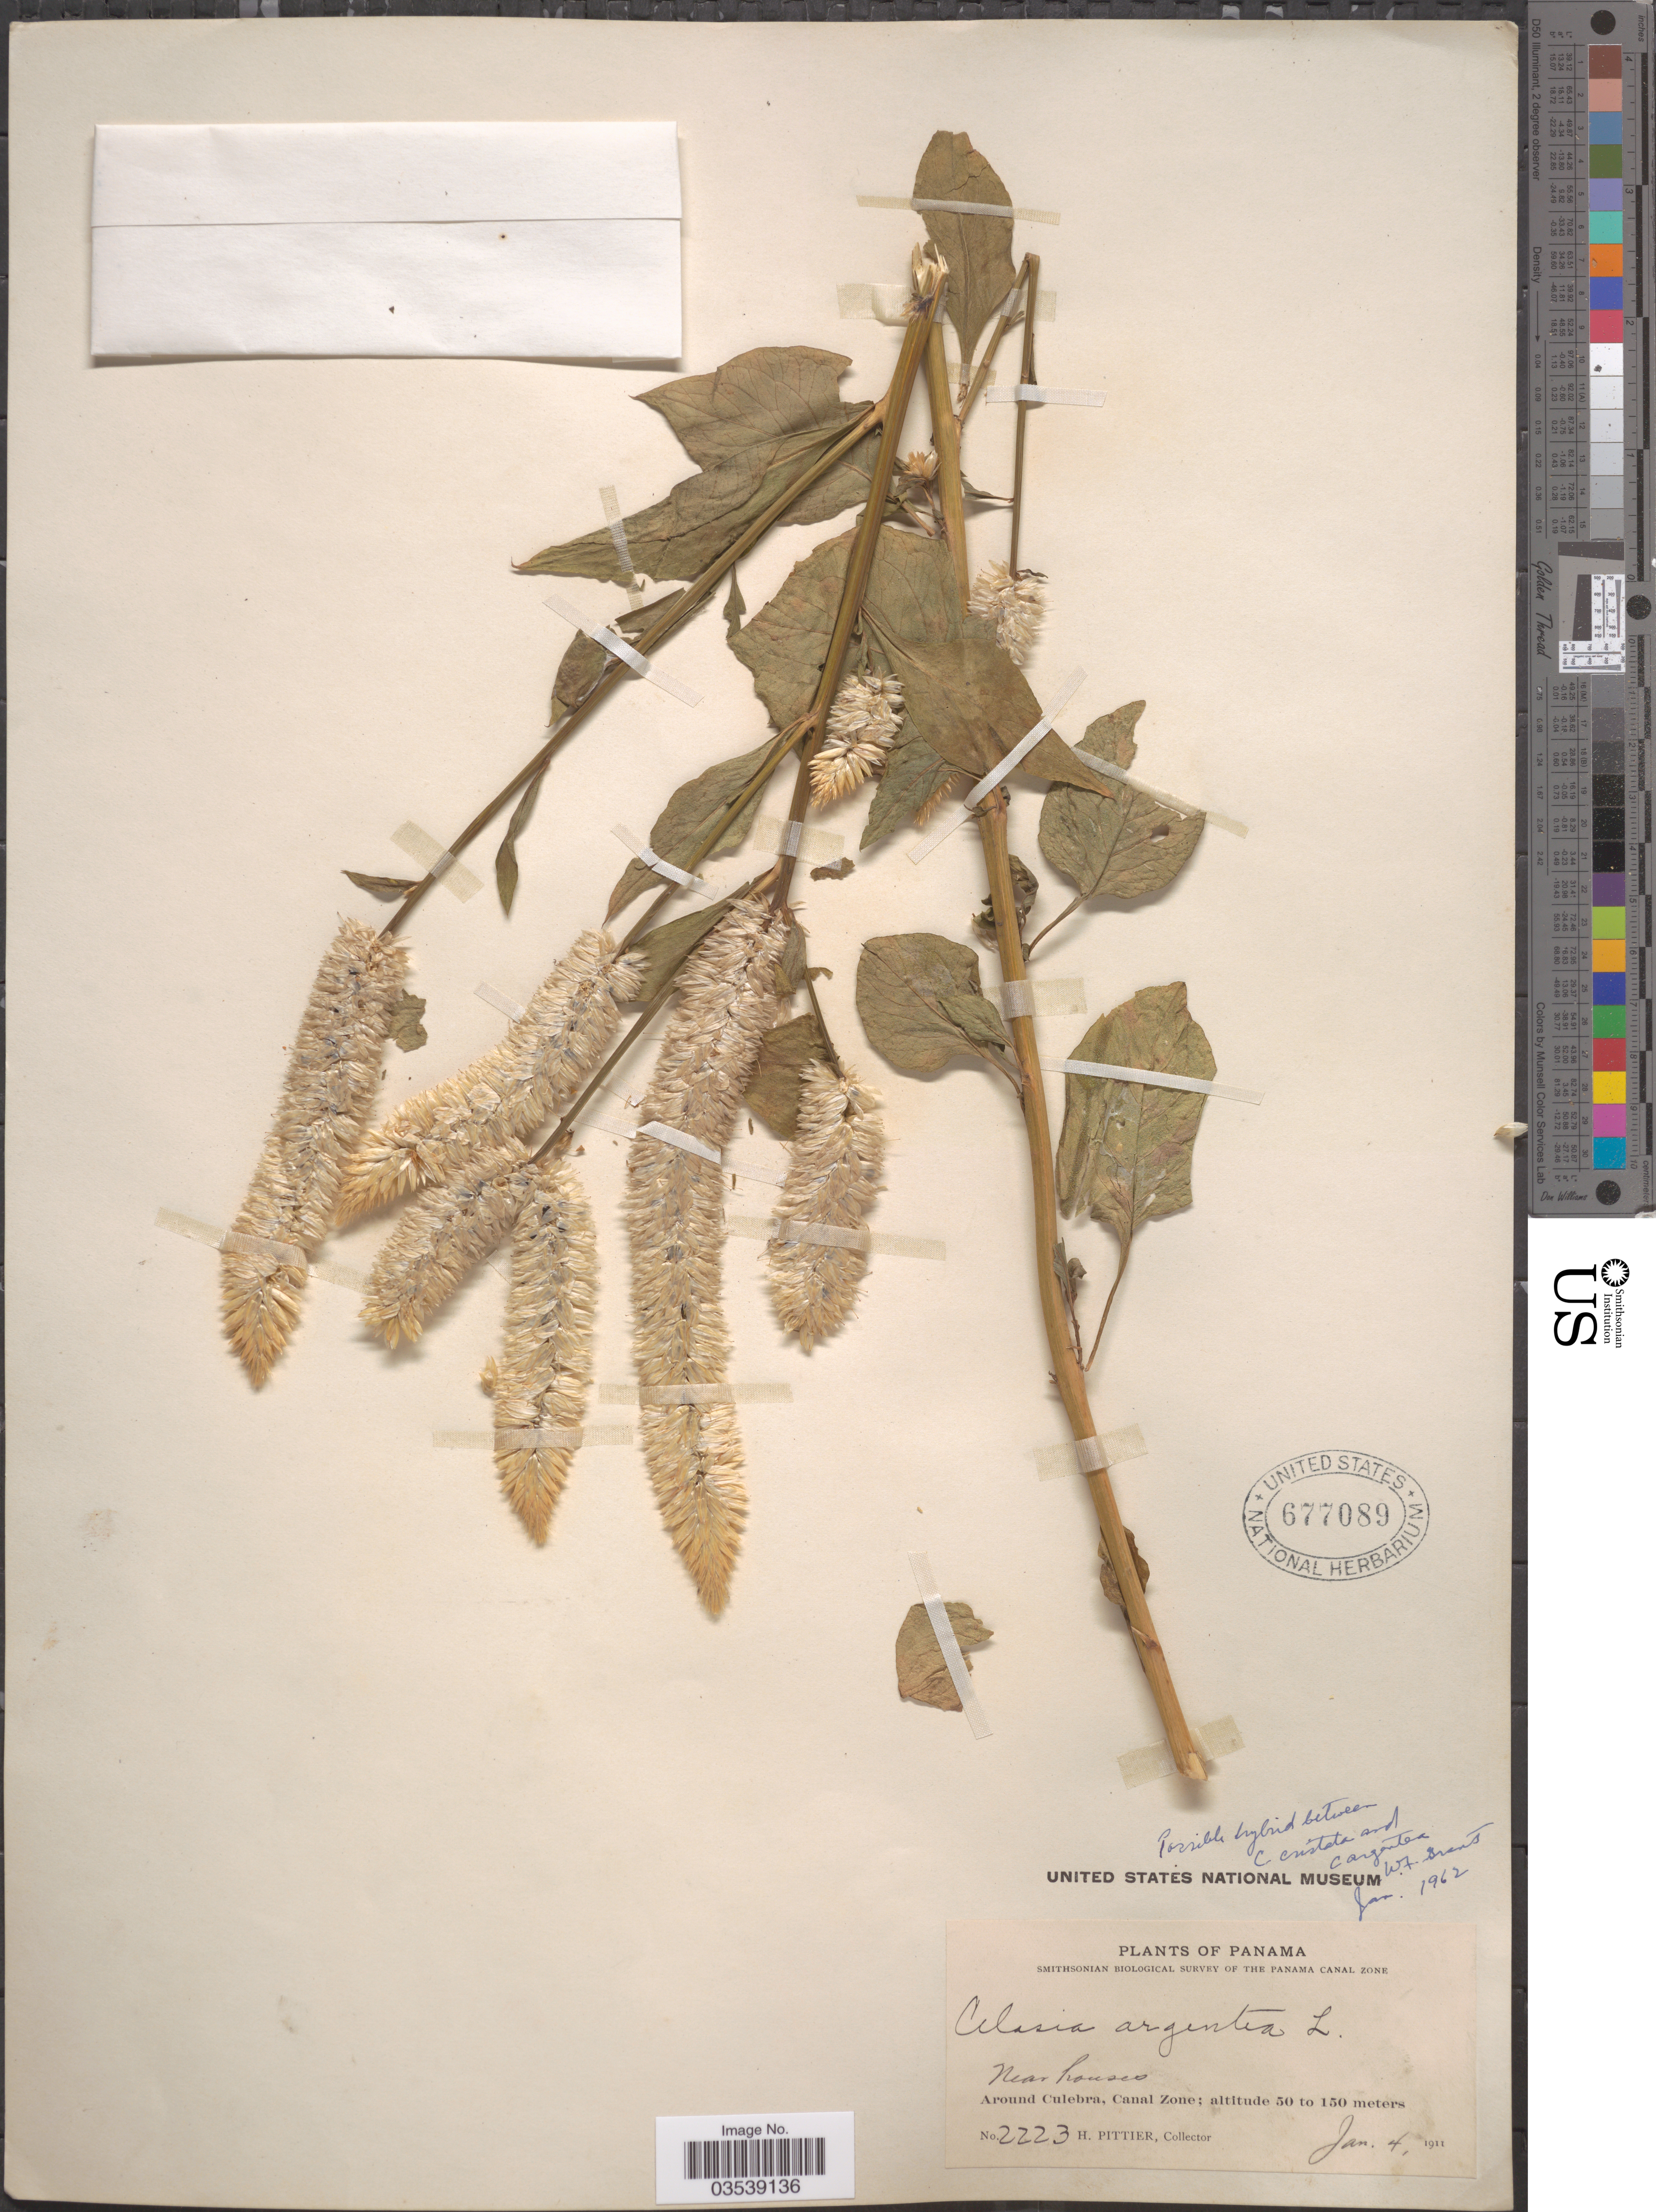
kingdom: Plantae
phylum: Tracheophyta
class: Magnoliopsida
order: Caryophyllales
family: Amaranthaceae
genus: Celosia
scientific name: Celosia argentea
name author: L.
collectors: H. F. Pittier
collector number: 2223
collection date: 1911-01-04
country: Panama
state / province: Colón / Panamá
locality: Near houses. The Panama Canal Zone. Around Culebra, Canal Zone.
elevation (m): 50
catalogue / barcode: US 677089